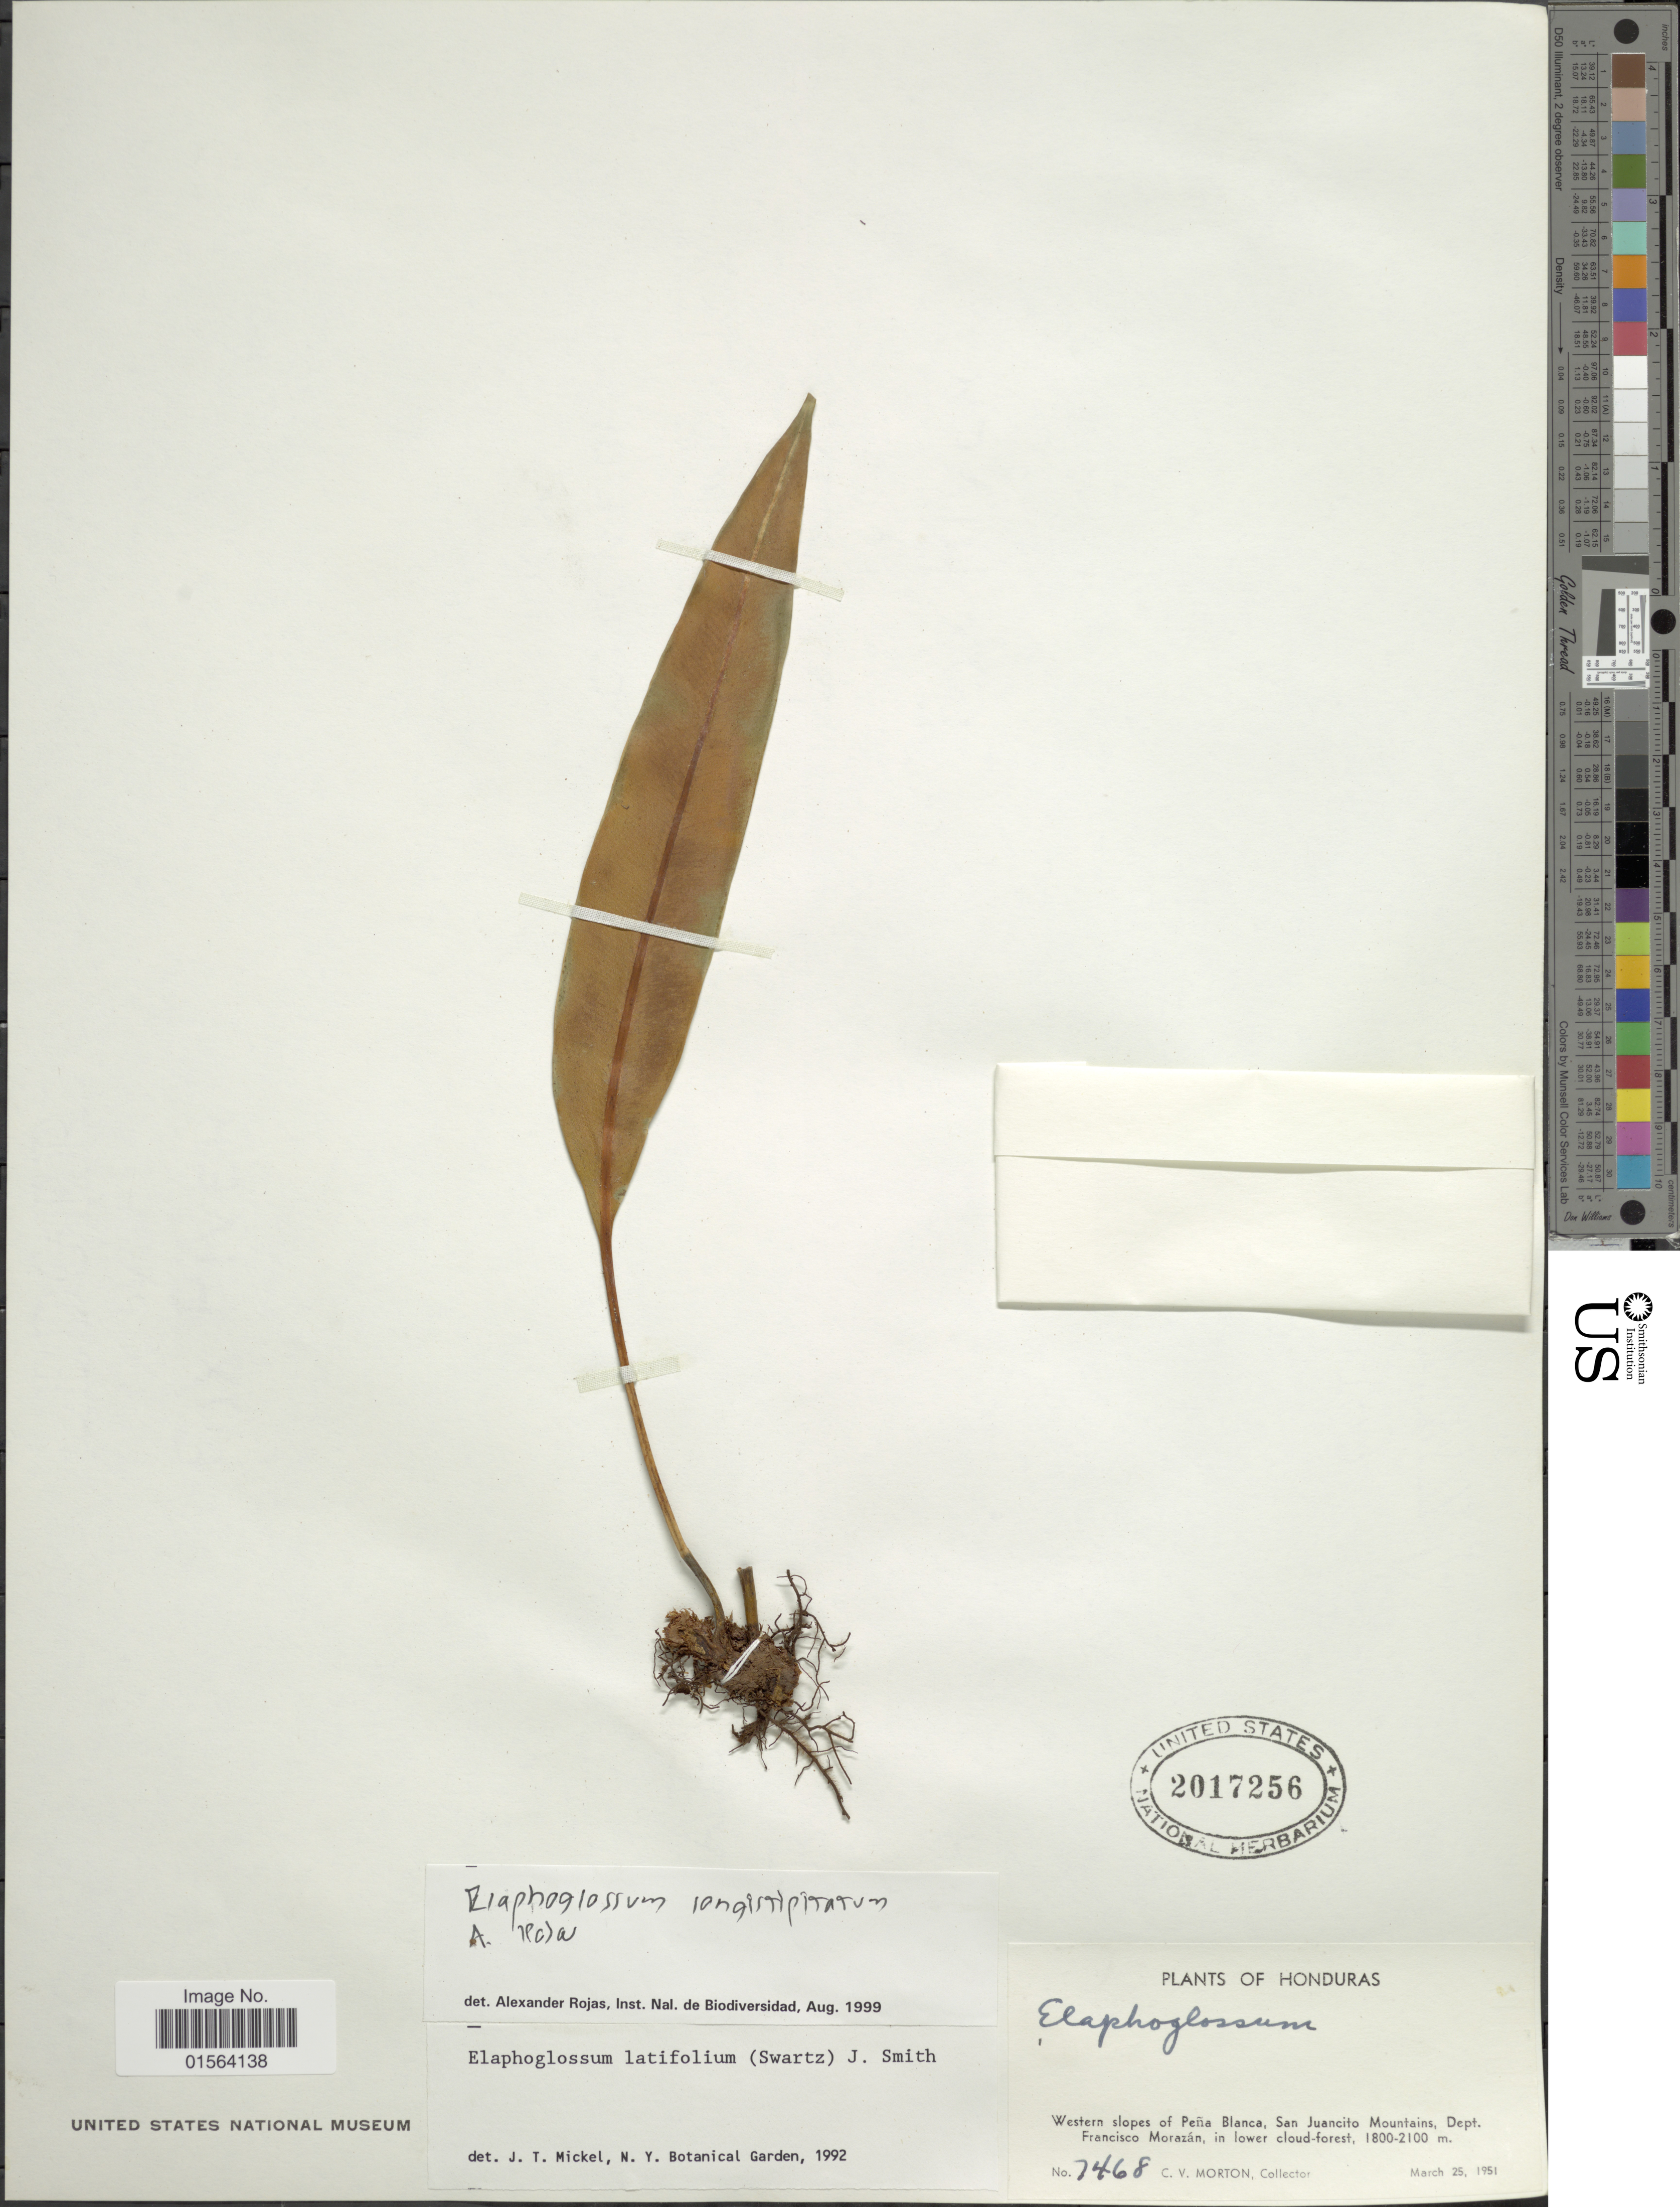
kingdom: Plantae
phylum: Tracheophyta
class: Polypodiopsida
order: Polypodiales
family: Dryopteridaceae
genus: Elaphoglossum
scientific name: Elaphoglossum latifolium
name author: (Sw.) J. Sm.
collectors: C. V. Morton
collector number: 7468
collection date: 1951-03-25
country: Honduras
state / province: Fco. Morazán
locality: Western slopes of Pena Blanca, San Juancito Mountains, Dept. Farncisco Morazan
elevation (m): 1800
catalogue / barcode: US 2017256